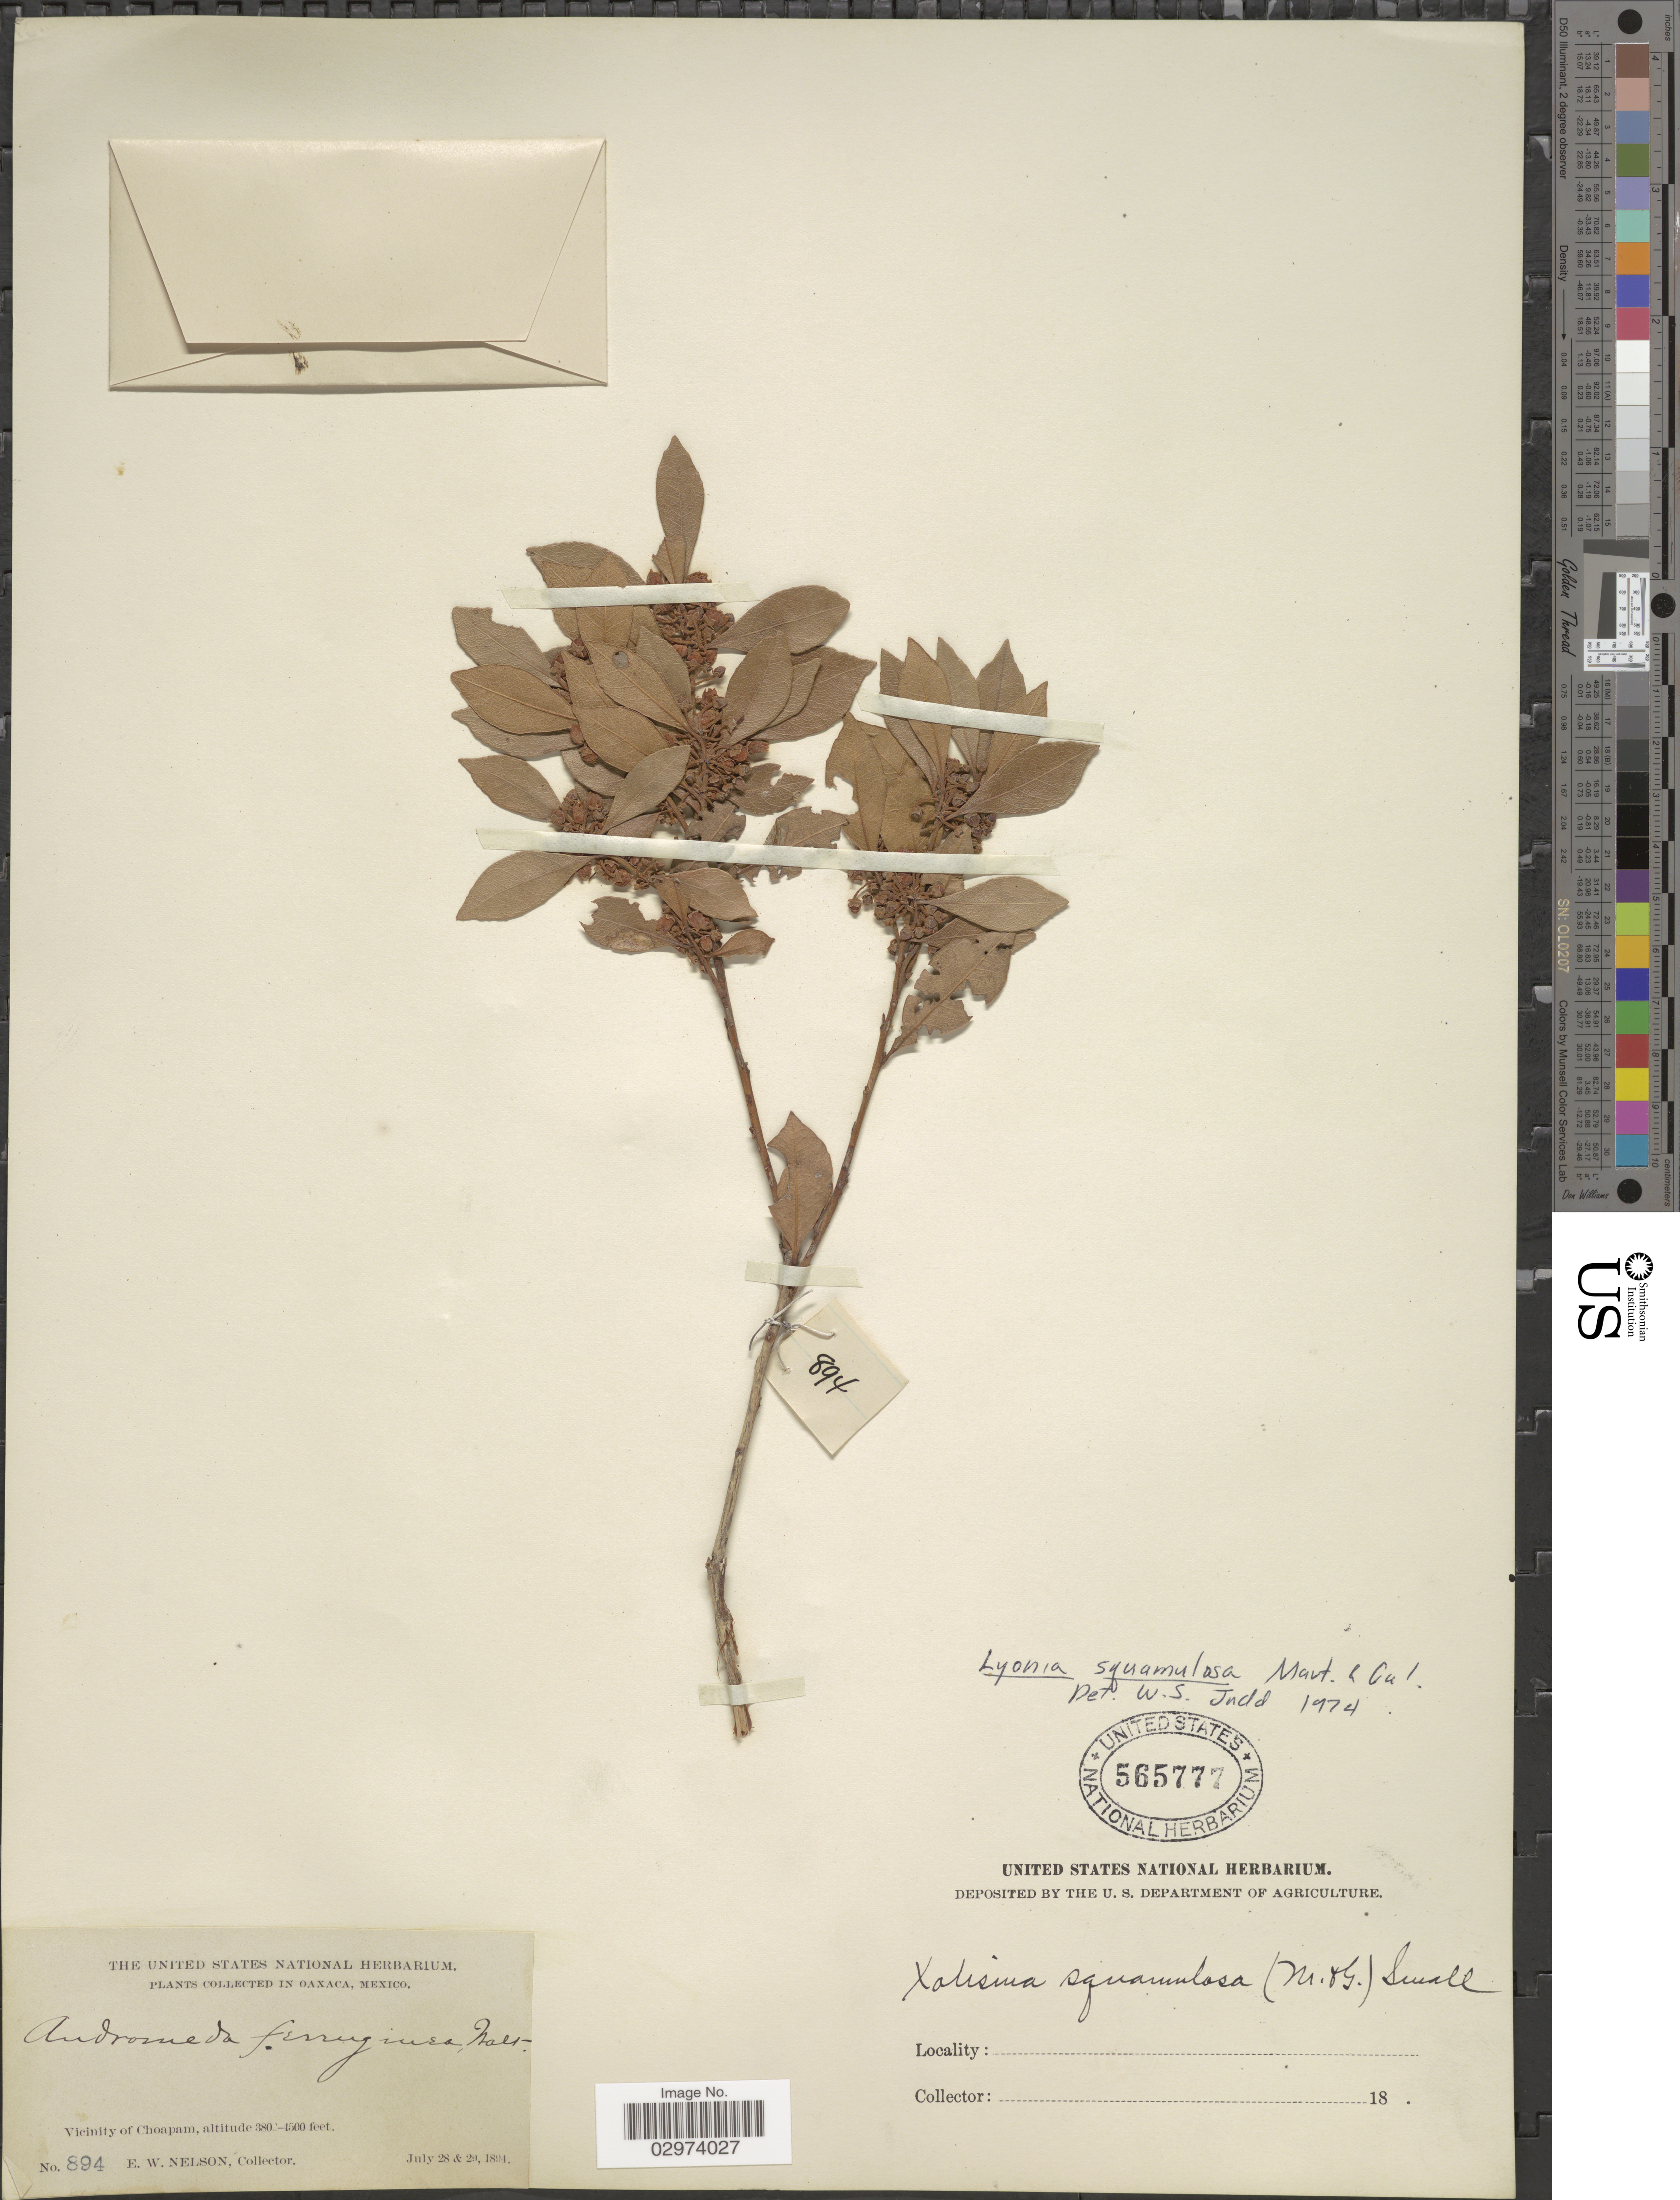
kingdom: Plantae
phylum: Tracheophyta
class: Magnoliopsida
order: Ericales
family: Ericaceae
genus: Lyonia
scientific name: Lyonia squamulosa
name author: M. Martens & Galeotti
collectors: E. W. Nelson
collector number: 894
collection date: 1894-07-28/1894-07-29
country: Mexico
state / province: Oaxaca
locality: Vicinity of Choapam.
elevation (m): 116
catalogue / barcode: US 565777